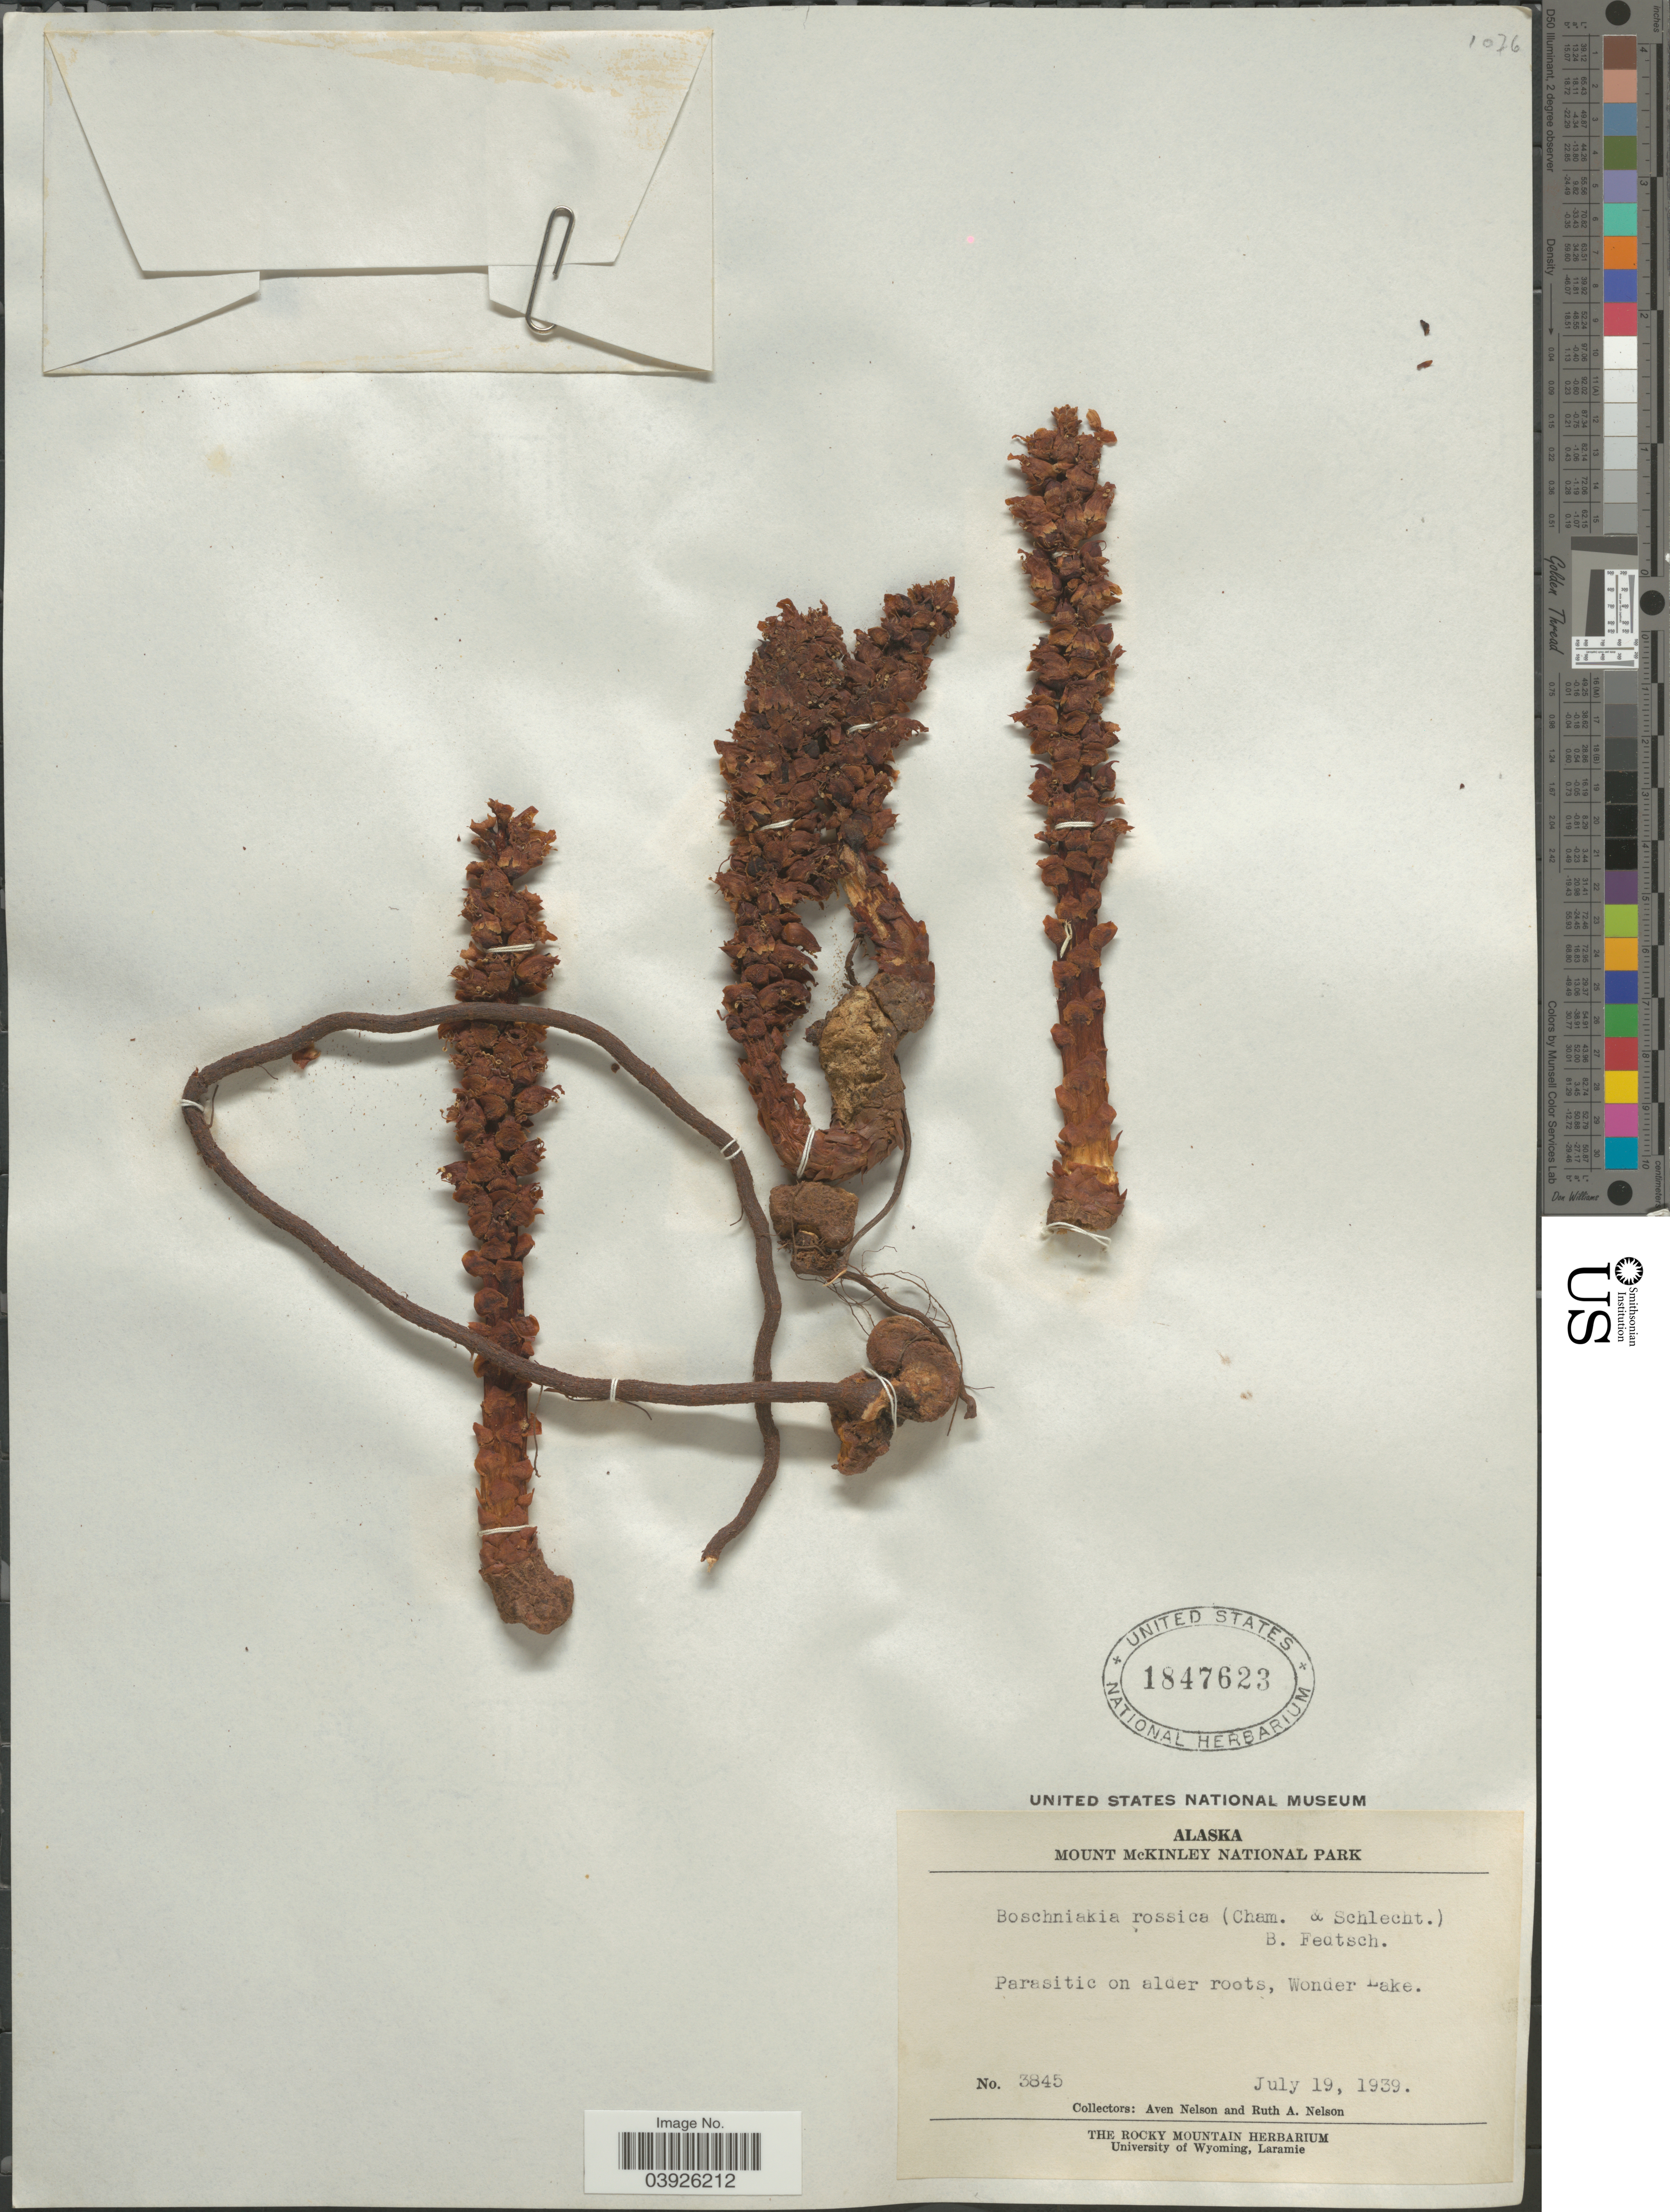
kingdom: Plantae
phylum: Tracheophyta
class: Magnoliopsida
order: Lamiales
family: Orobanchaceae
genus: Boschniakia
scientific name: Boschniakia rossica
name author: (Cham. & Schltdl.) B. Fedtsch.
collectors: A. Nelson & R. A. Nelson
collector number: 3845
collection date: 1939-07-19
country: United States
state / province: Alaska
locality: Parasitic on alder roots, Wonder Lake.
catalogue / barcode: US 1847623